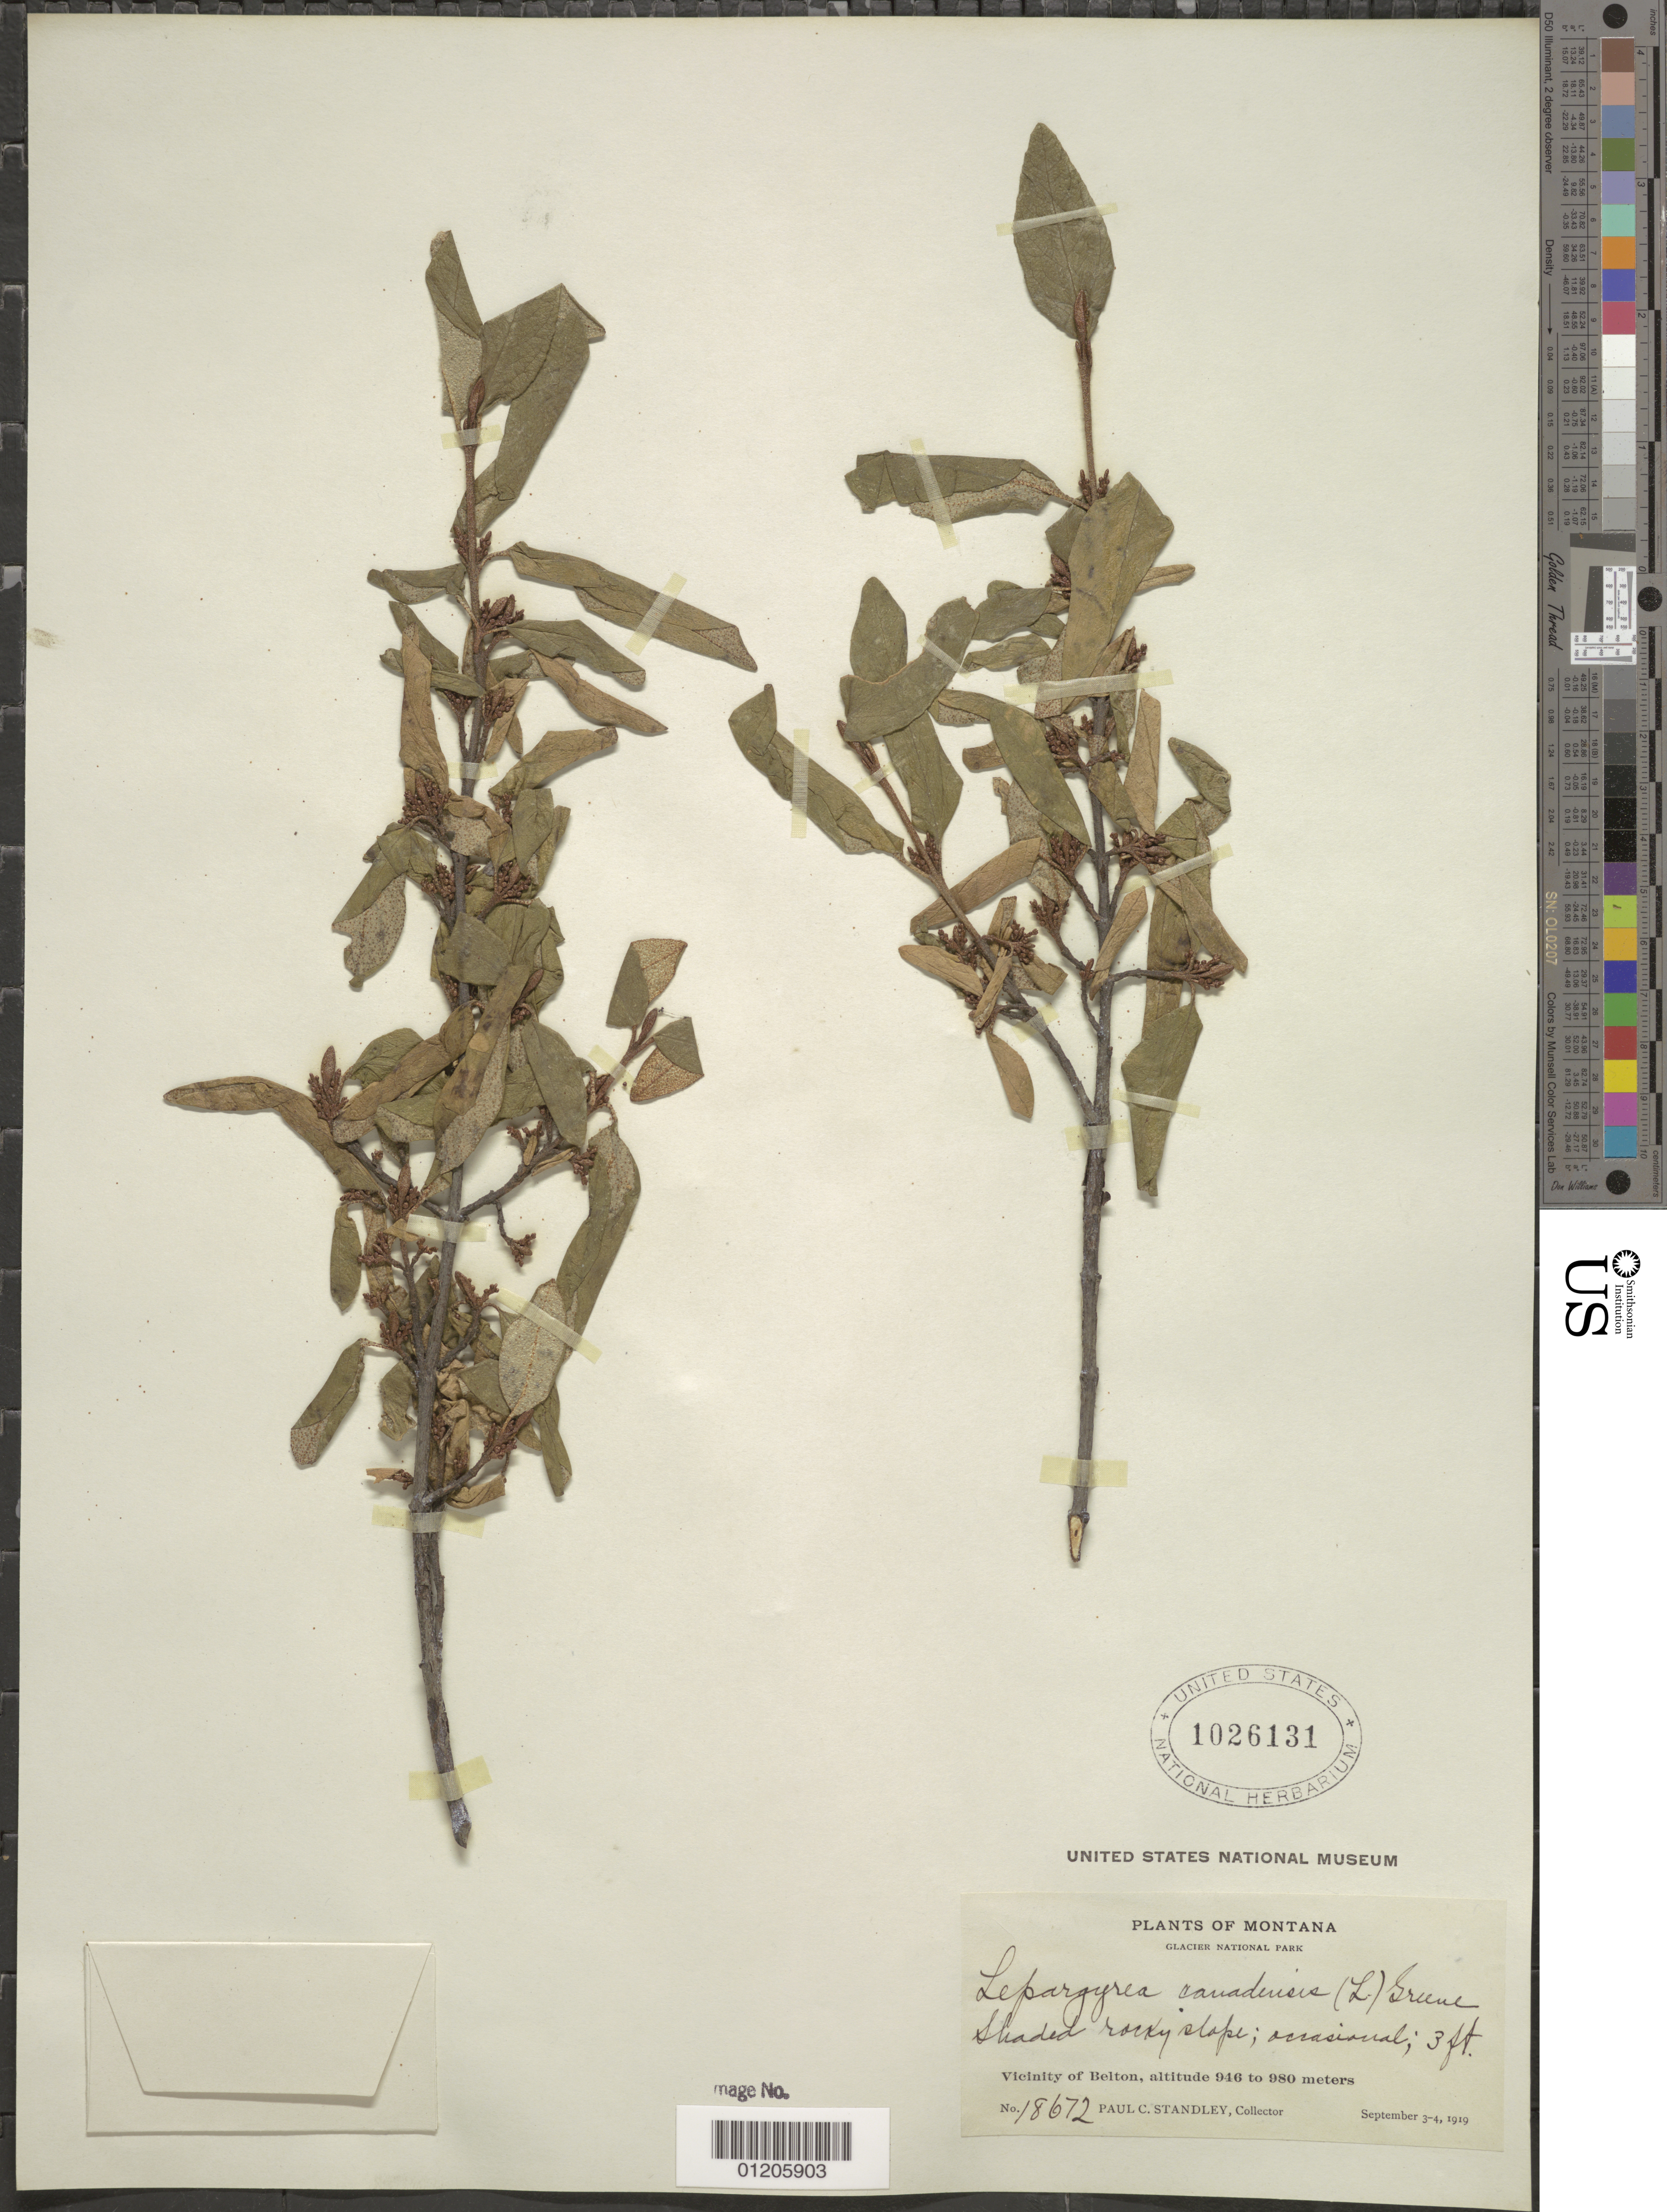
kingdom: Plantae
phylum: Tracheophyta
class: Magnoliopsida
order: Rosales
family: Elaeagnaceae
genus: Shepherdia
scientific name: Shepherdia canadensis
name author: (L.) Nutt.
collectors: P. C. Standley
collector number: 18672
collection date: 1919-09-03,1919-09-04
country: United States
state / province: Montana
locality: Vicinity of Belton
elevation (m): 946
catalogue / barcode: US 1026131